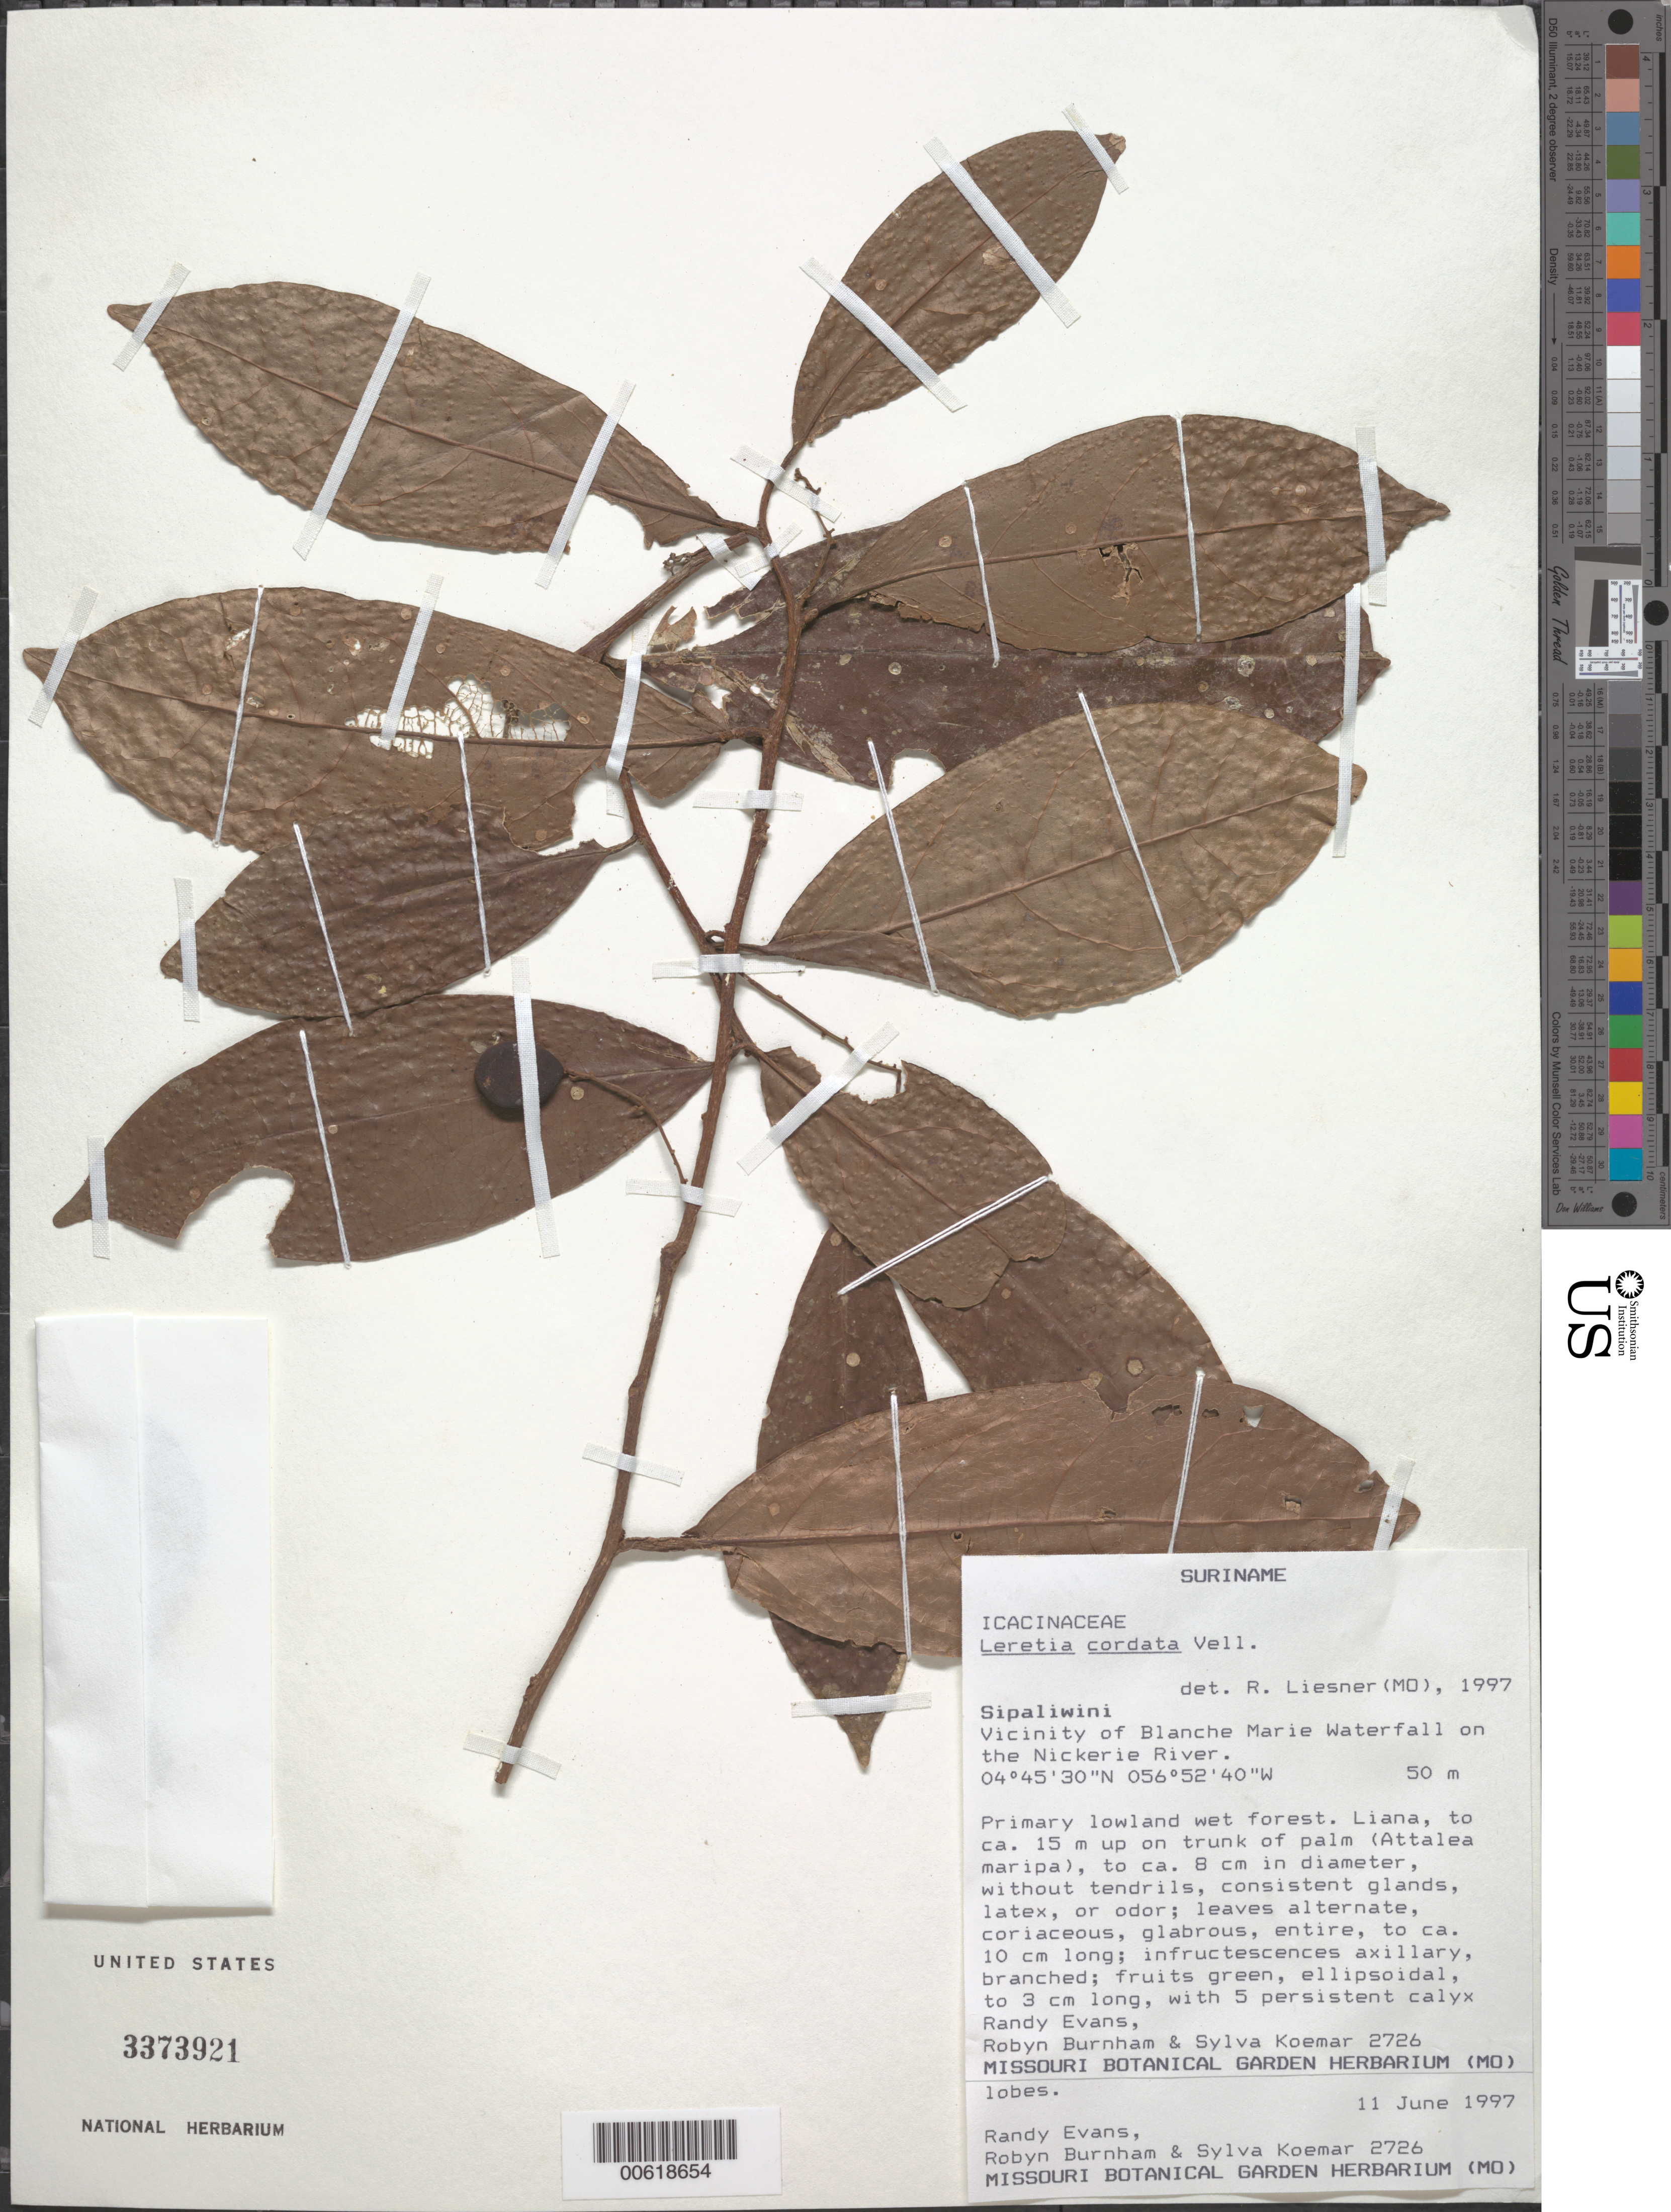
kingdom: Plantae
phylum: Tracheophyta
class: Magnoliopsida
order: Icacinales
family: Icacinaceae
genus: Leretia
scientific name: Leretia cordata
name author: Vell.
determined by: Liesner, R. L.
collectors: R. Evans, R. Burnham & S. Koemar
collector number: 2726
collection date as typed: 11-Jun-97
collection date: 1997-06-11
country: Suriname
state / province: Sipaliwini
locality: Blanche Marie Waterfall, vic., on Nickerie R.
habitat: Primary lowland forest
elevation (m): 50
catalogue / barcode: US 3373921